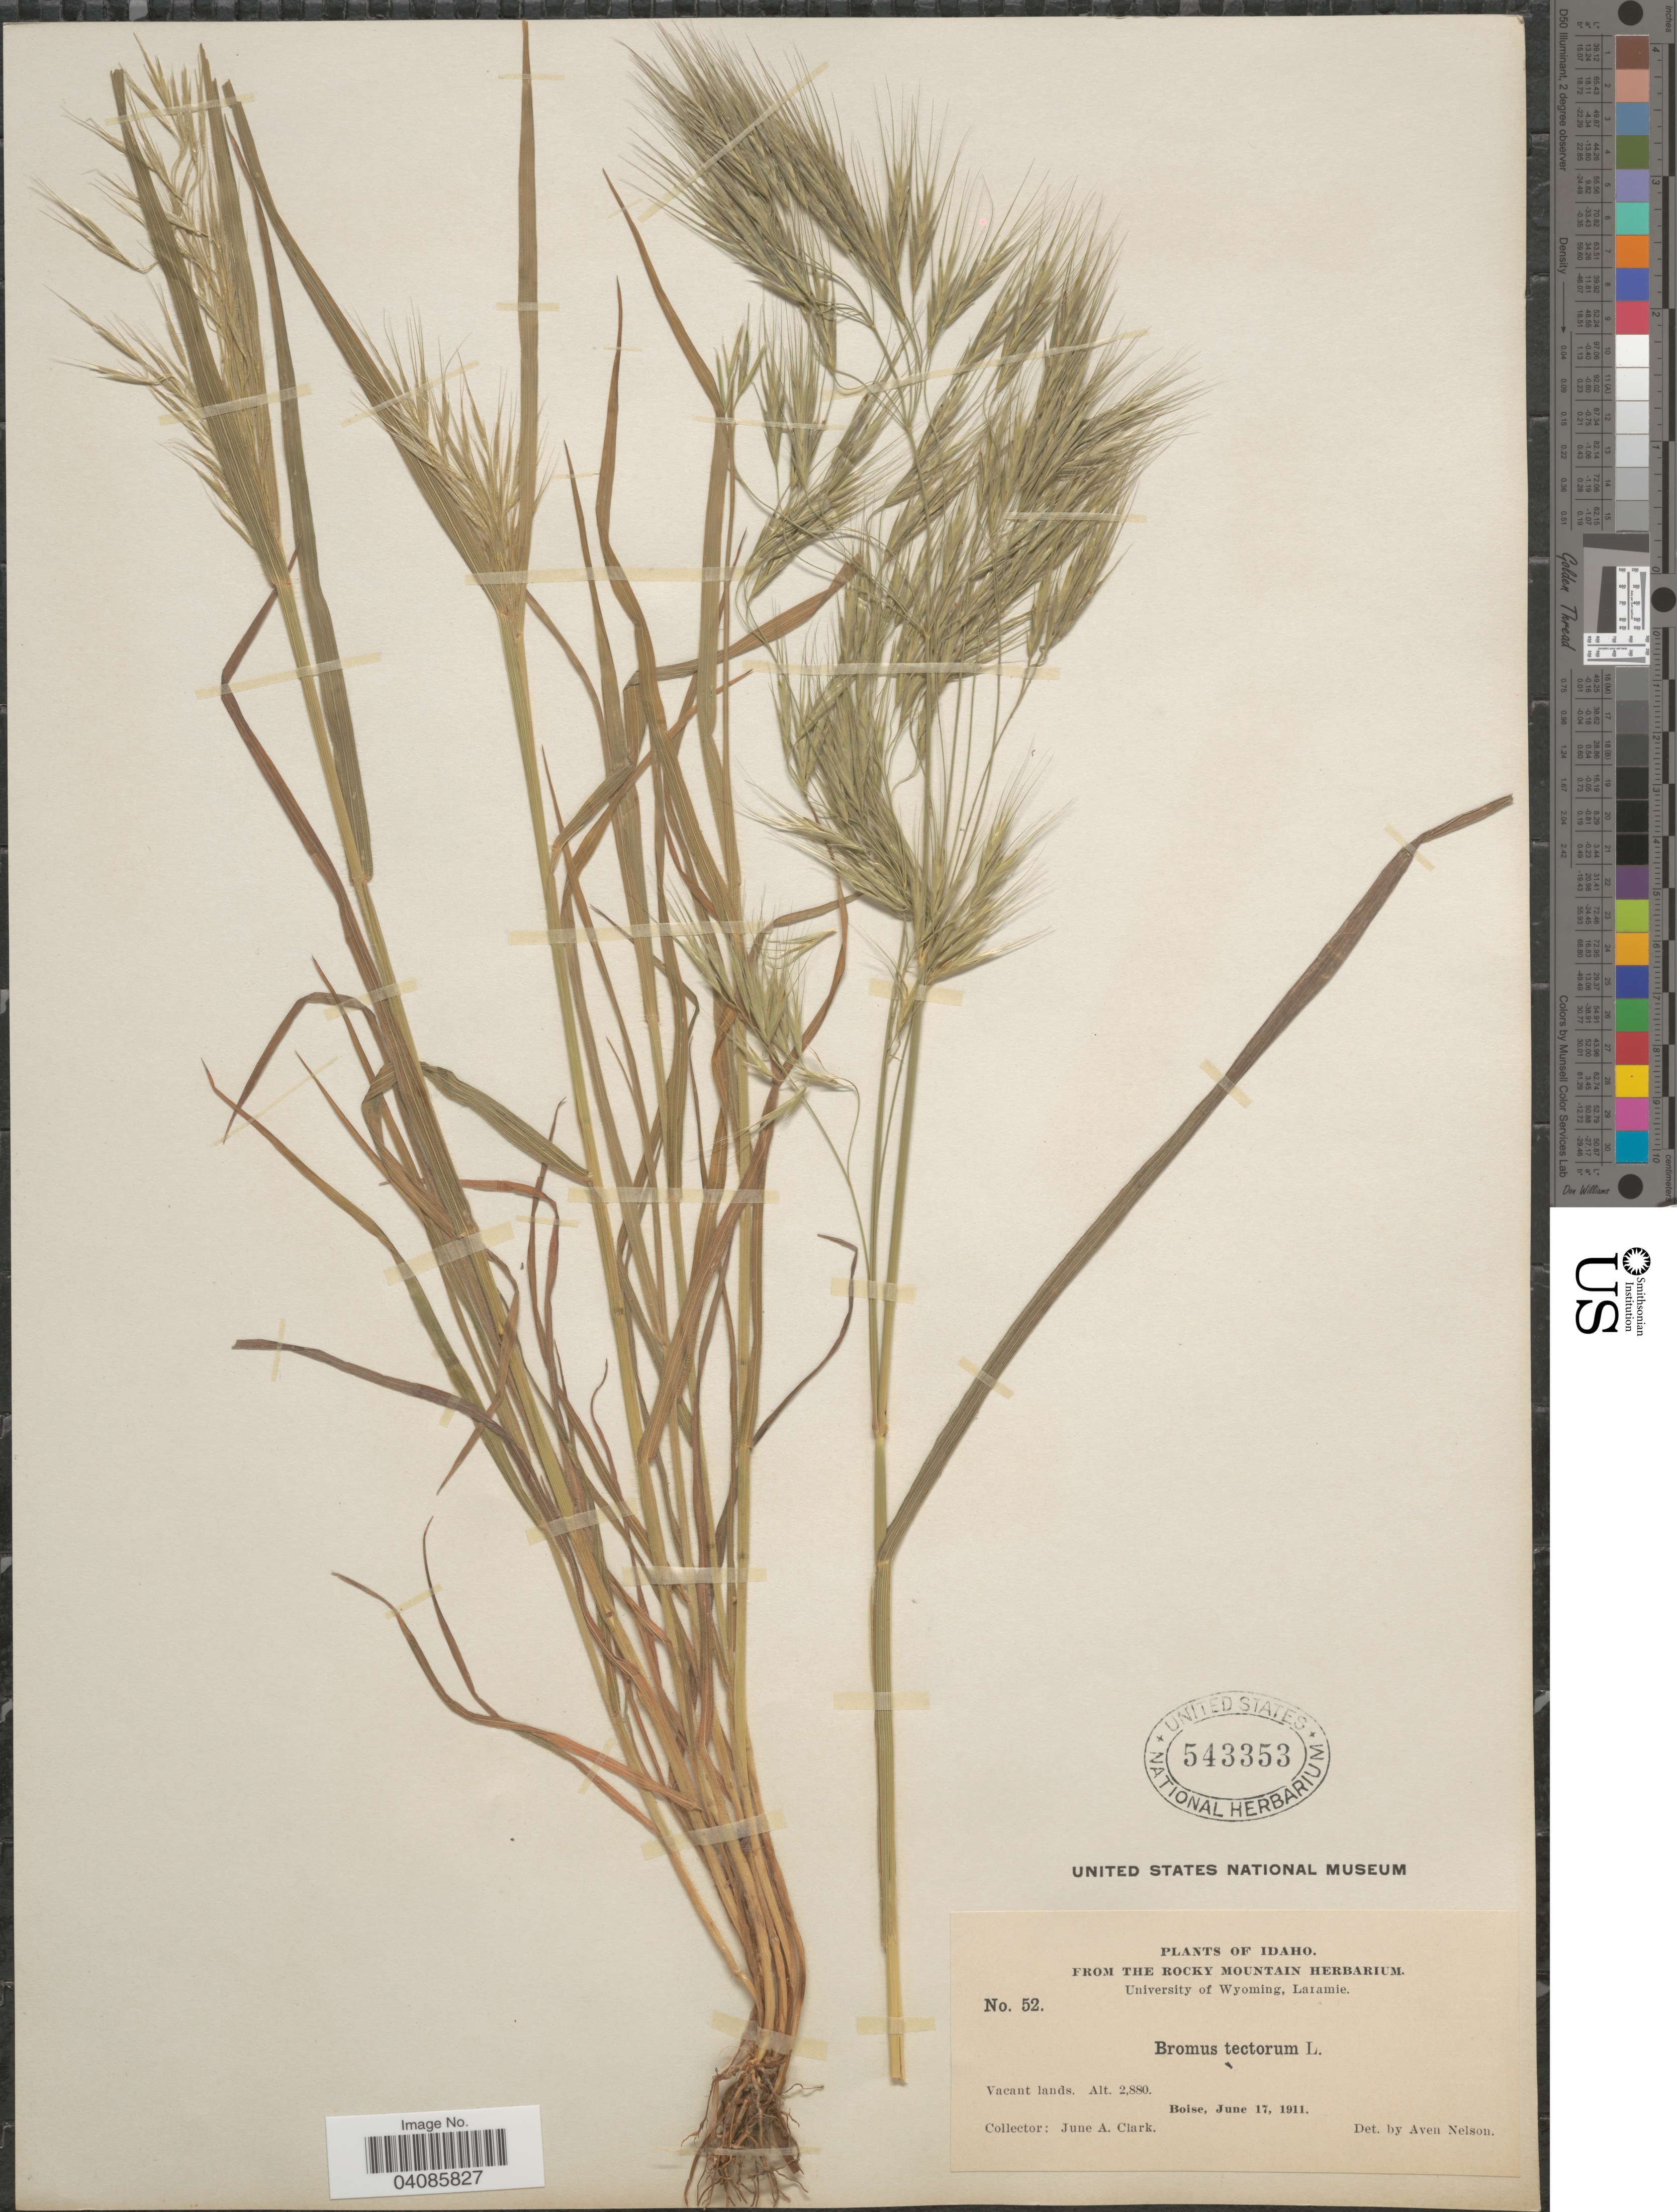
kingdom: Plantae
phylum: Tracheophyta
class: Liliopsida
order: Poales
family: Poaceae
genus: Bromus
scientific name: Bromus tectorum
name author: L.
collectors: J. A. Clark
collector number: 52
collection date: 1911-06-17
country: United States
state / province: Idaho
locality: Vacant lands. Boise.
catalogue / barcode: US 543353